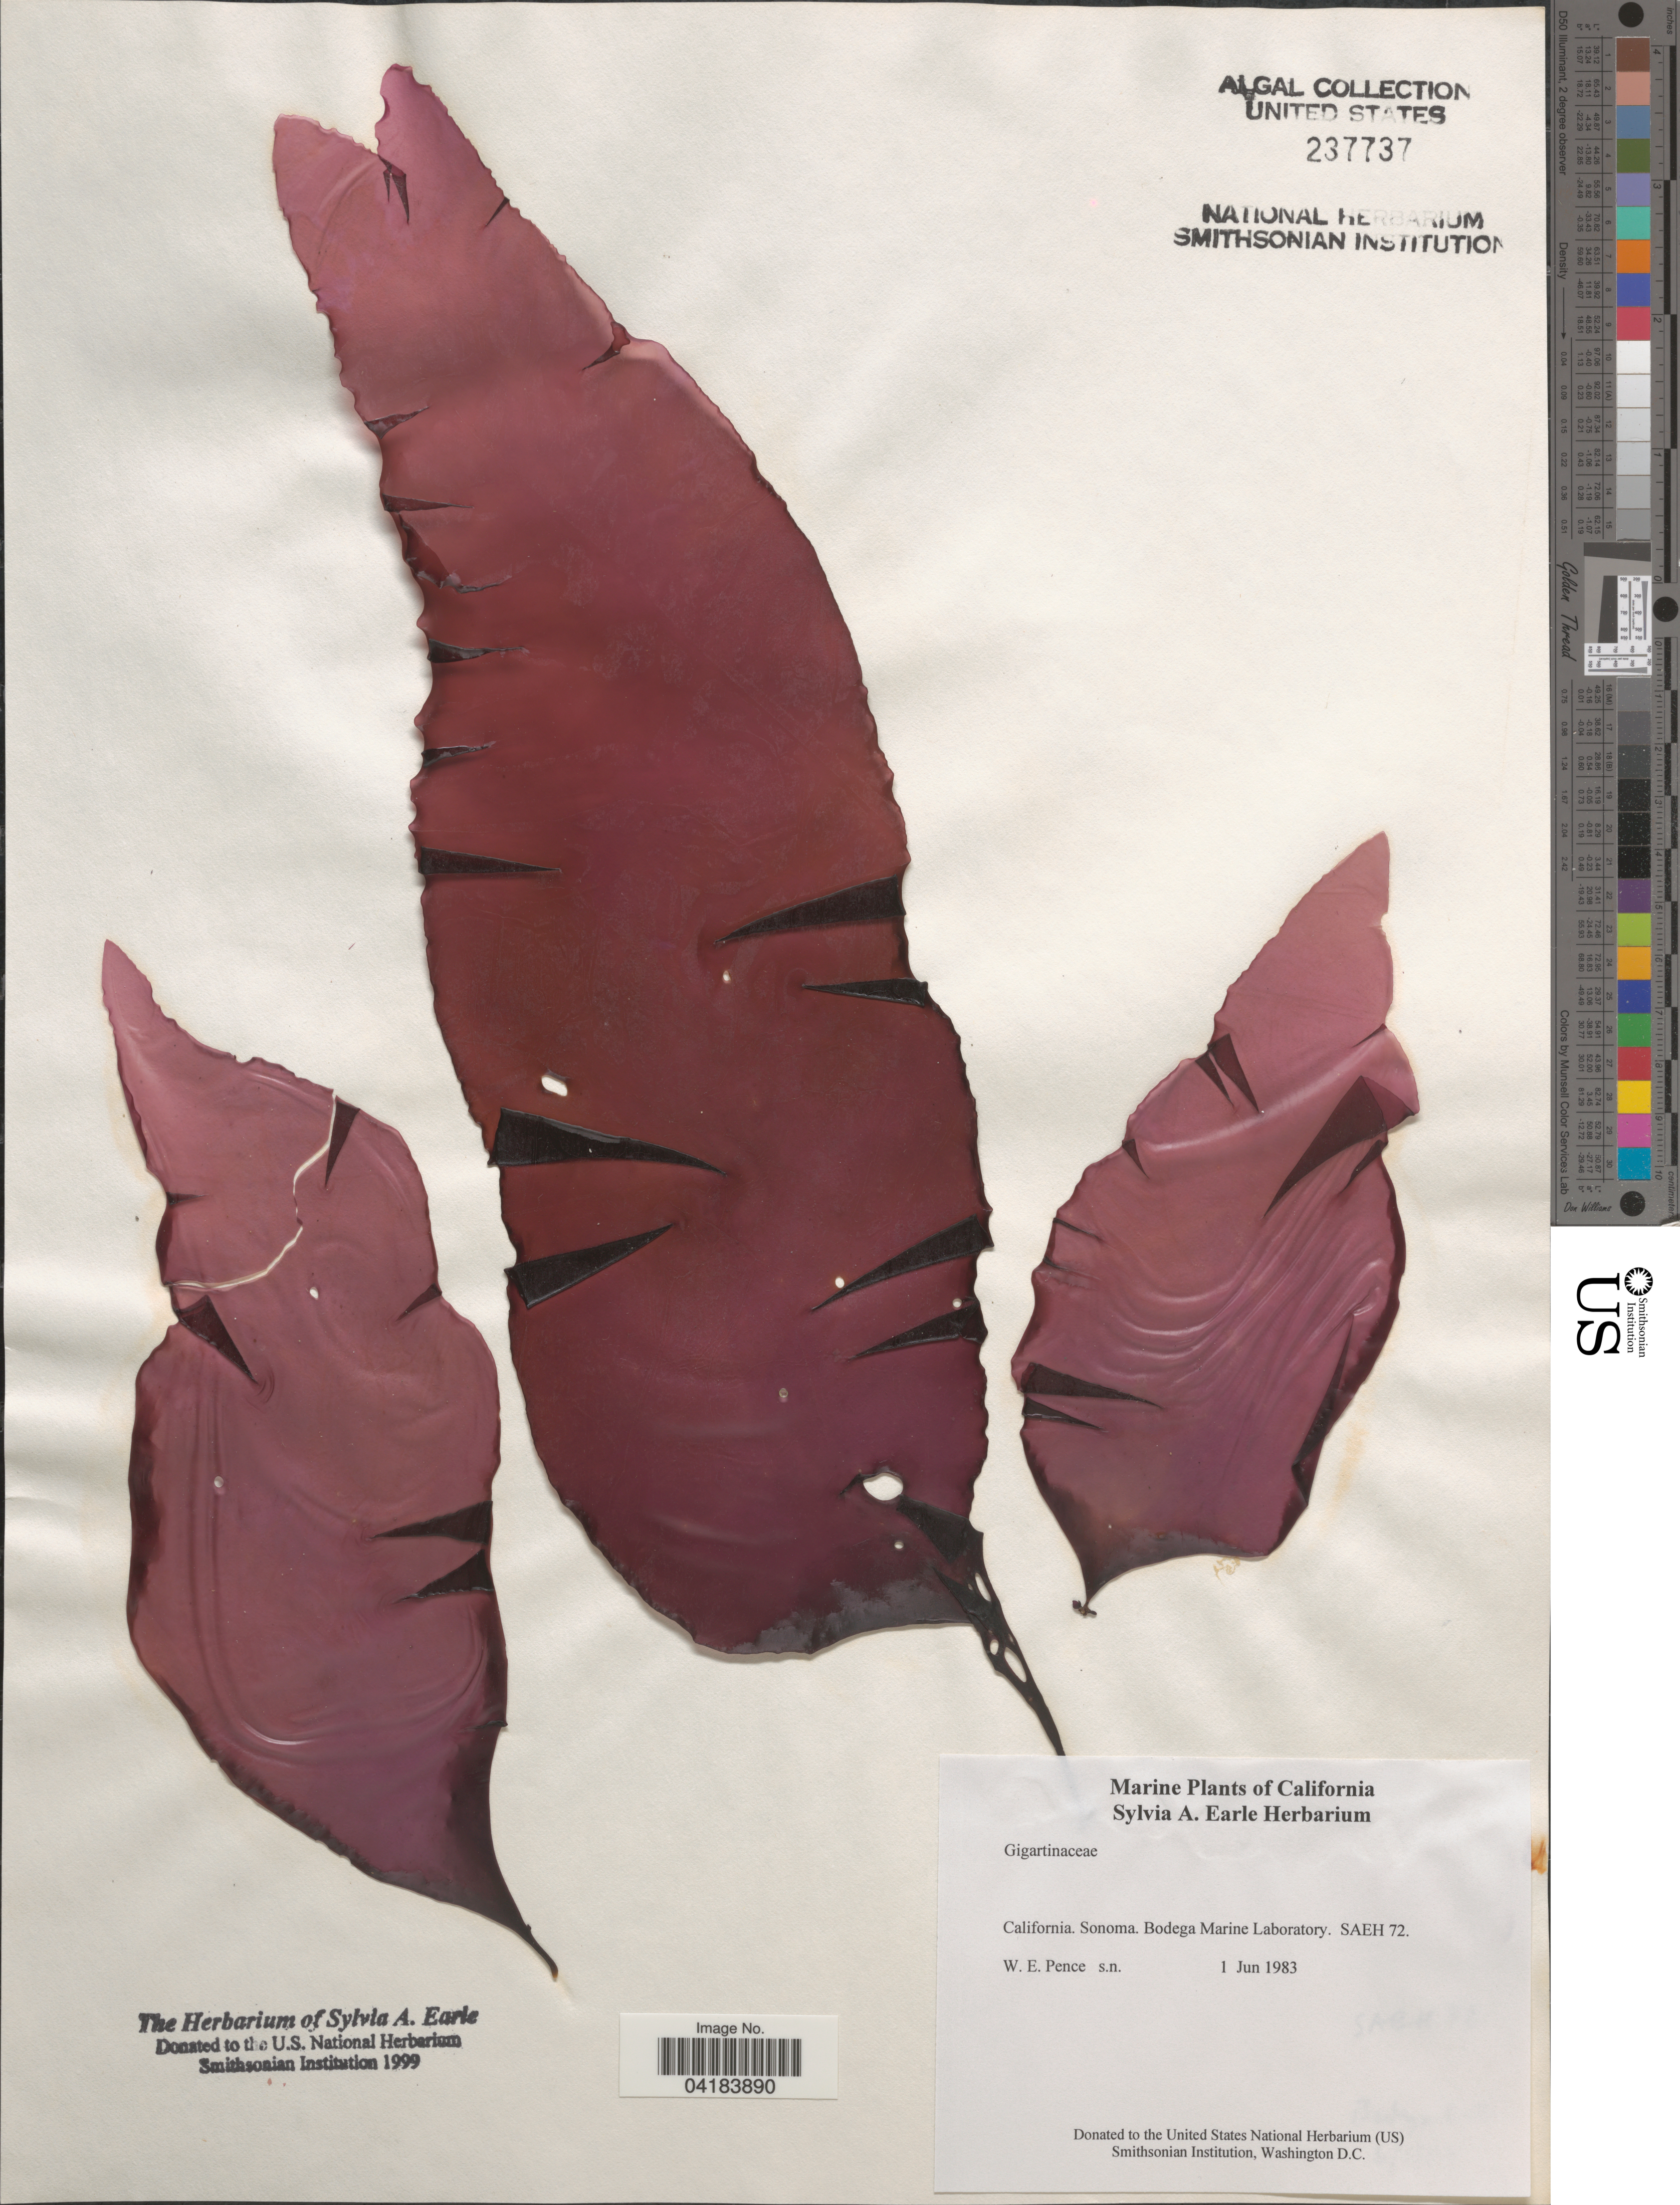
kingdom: Plantae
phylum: Rhodophyta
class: Florideophyceae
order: Gigartinales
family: Gigartinaceae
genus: Chondrus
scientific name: Chondrus crispus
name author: Stackh.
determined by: Brooks, Barrett, (BOT), Smithsonian Institution - National Museum of Natural History (UNITED STATES)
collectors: W. Pense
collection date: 1983-06-01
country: United States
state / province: California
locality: Sonoma. Bodega Marine Laboratory. SAEH 72.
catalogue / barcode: US 237737